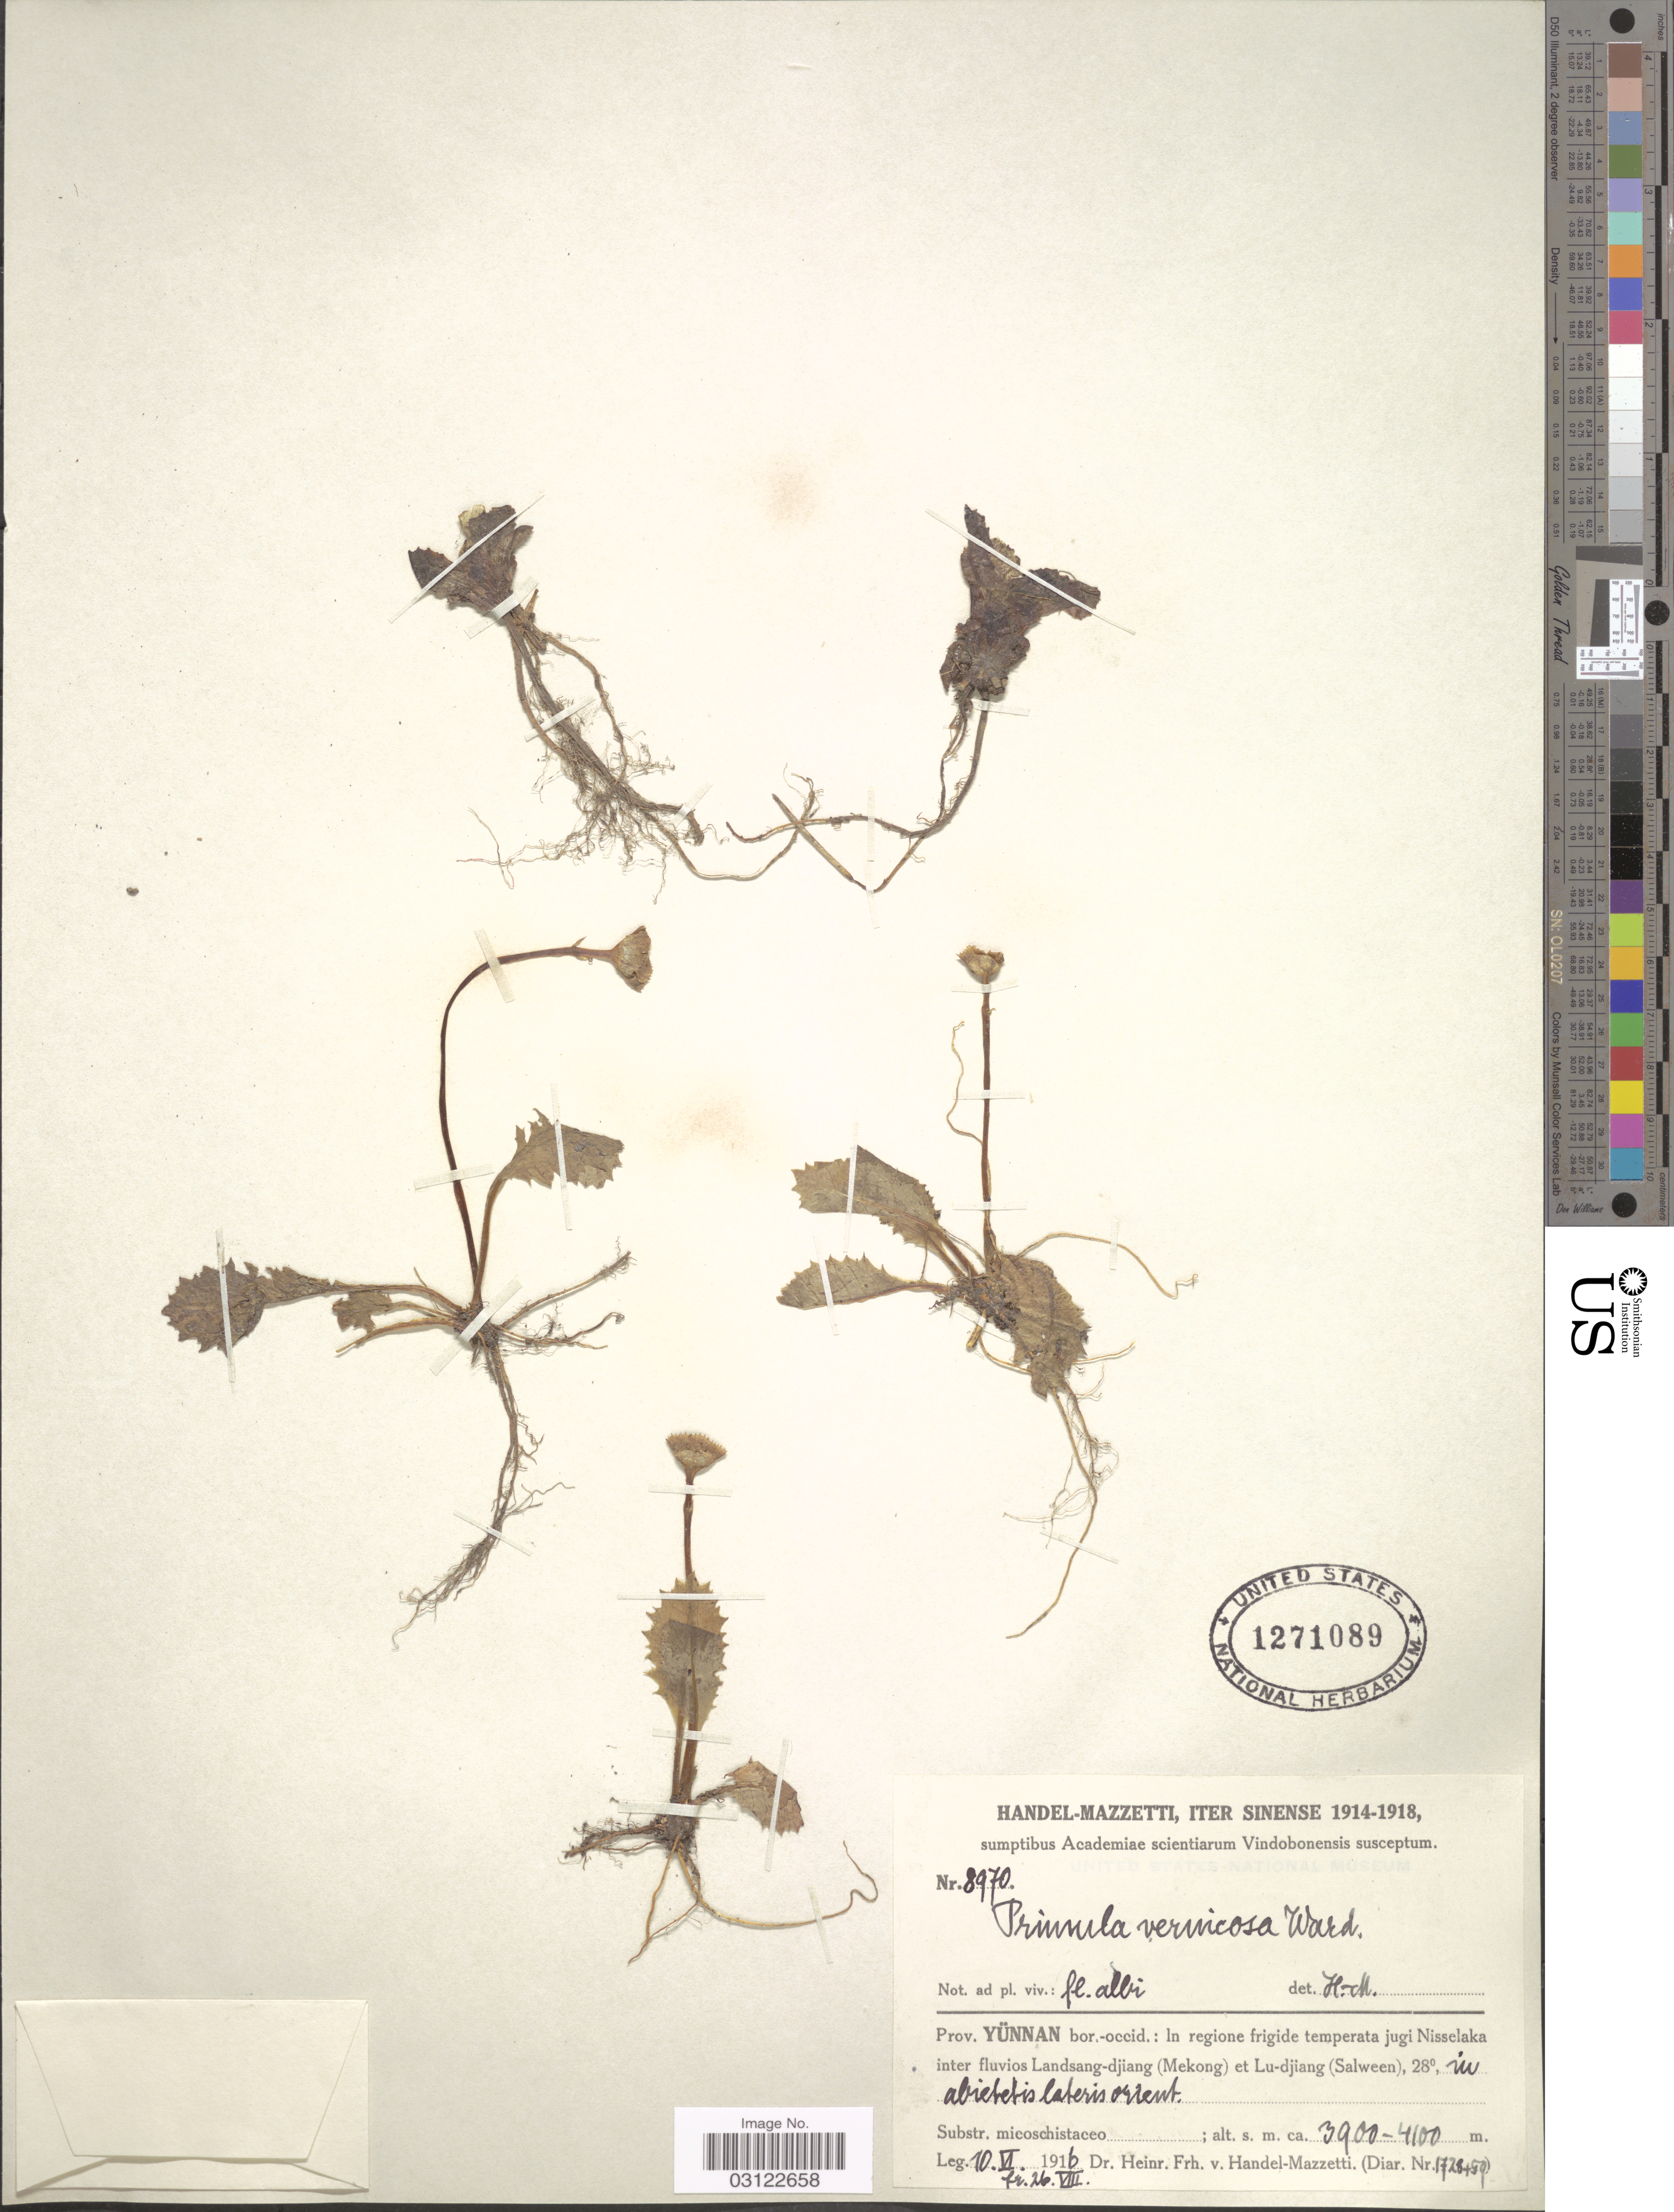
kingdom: Plantae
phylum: Tracheophyta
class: Magnoliopsida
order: Ericales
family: Primulaceae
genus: Primula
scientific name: Primula vernicosa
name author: Kingdon-Ward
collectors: H. Handel-Mazzetti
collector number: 8970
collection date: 1916-06-10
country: China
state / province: Yunnan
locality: Sinense. Prov. Yünnan bor.-occid.: In regione frigide temperata jugi Nisselaka inter fluvios Landsang-djiang (Mekong) et Lu-djiang (Salween).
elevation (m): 3900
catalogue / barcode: US 1271089